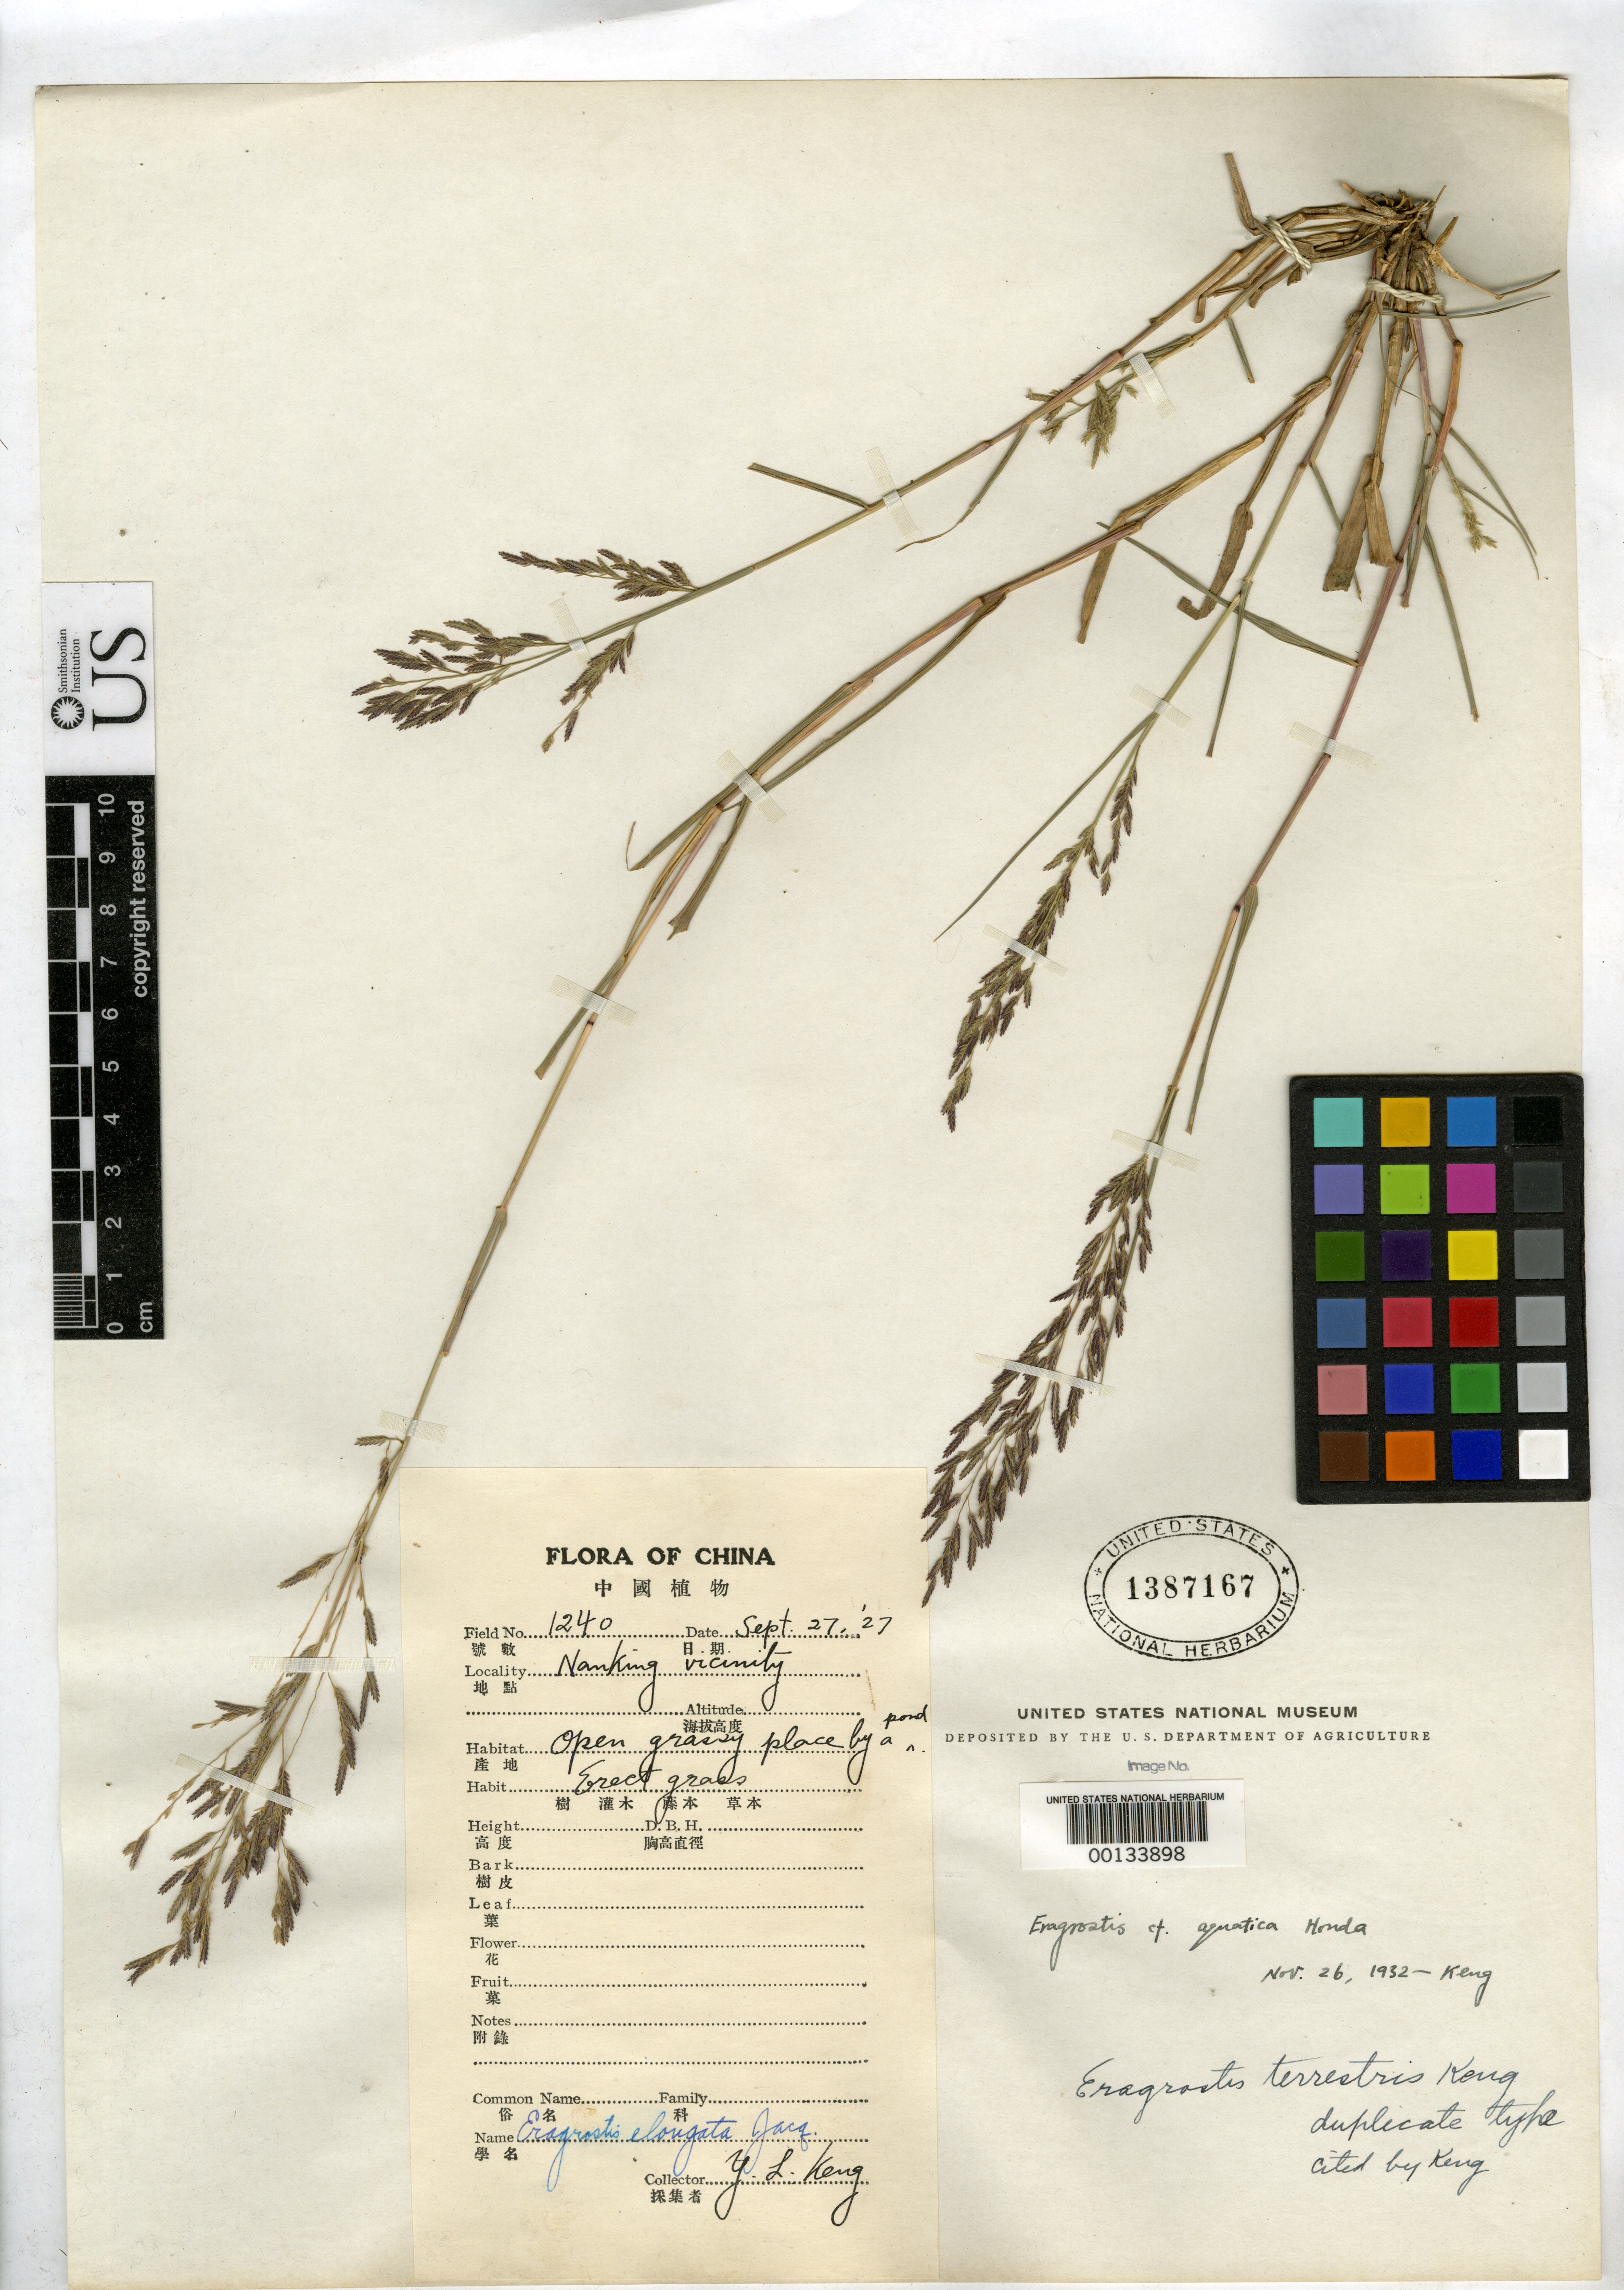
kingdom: Plantae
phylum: Tracheophyta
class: Liliopsida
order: Poales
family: Poaceae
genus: Eragrostis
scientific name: Eragrostis terrestris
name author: Keng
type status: Isotype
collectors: Y. L. Keng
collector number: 1240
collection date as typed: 27 Sep 1927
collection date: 1927-09-27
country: China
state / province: Jiangsu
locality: Nanking, outside of Chao Young Men.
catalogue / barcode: US 1387167